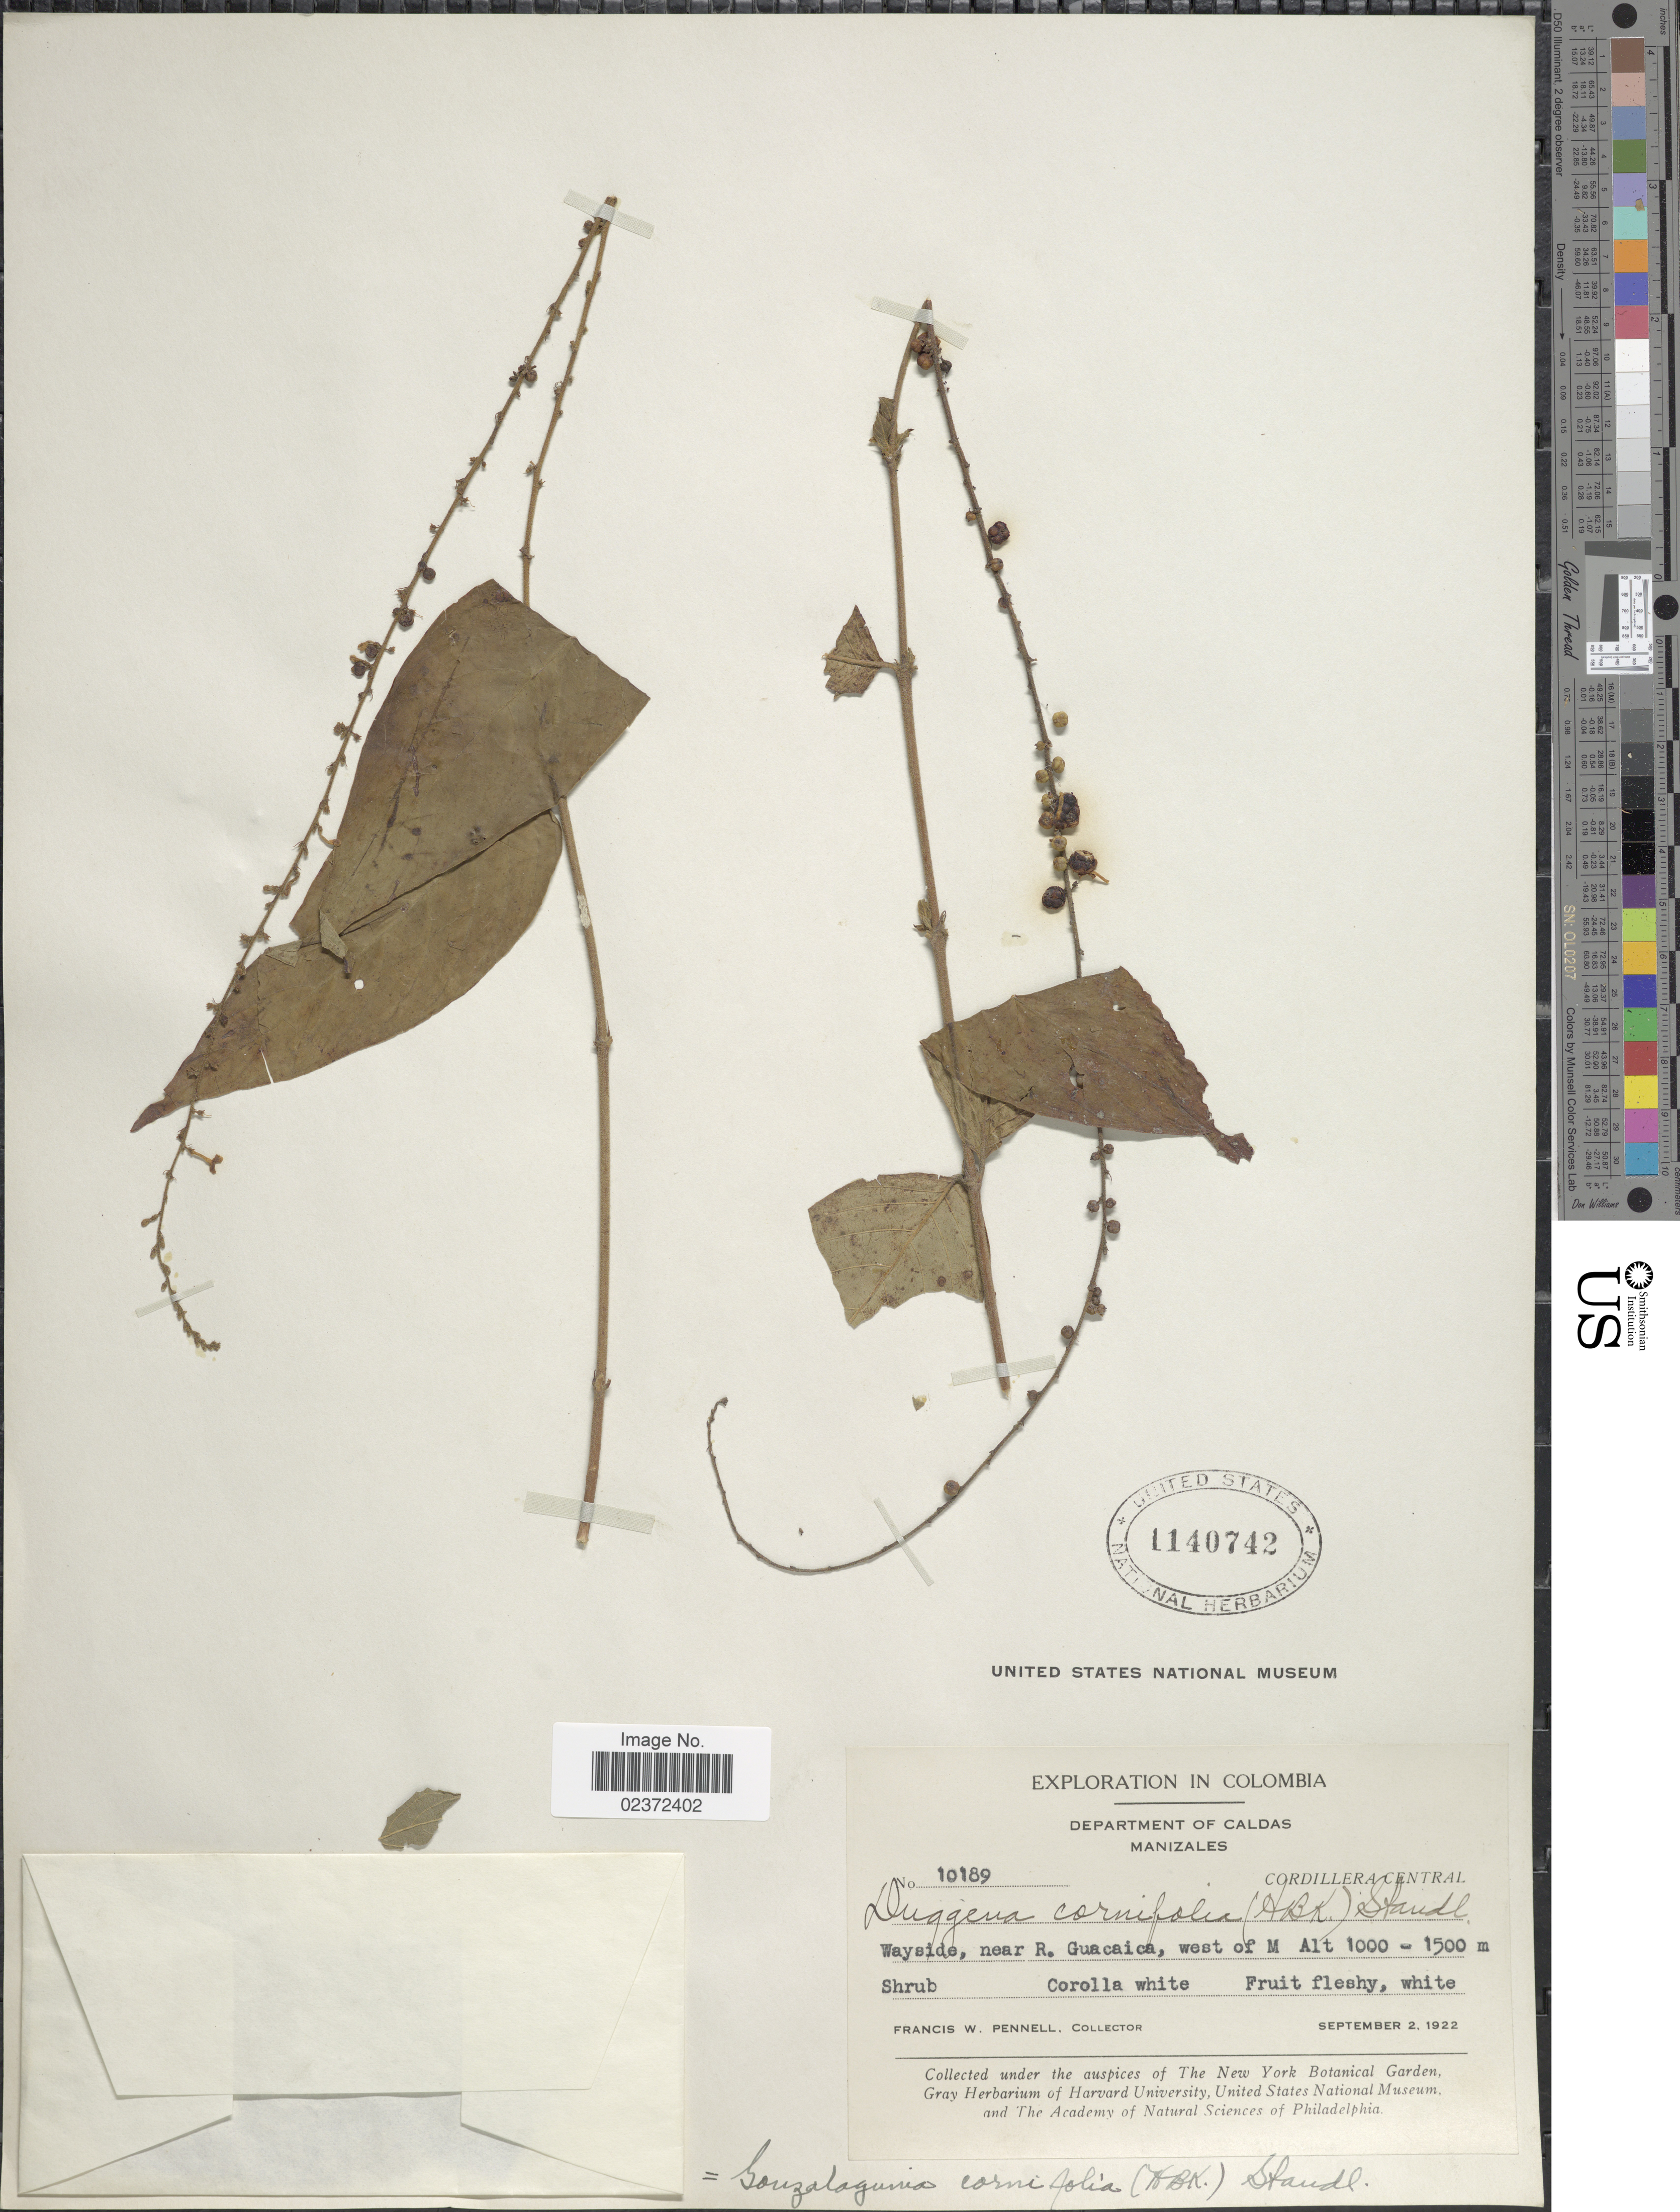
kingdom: Plantae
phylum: Tracheophyta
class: Magnoliopsida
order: Gentianales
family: Rubiaceae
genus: Gonzalagunia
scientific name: Gonzalagunia cornifolia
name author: (Kunth) Standl.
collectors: F. W. Pennell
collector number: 10189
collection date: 1922-09-02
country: Colombia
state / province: Caldas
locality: Department of Caldas, Manizales, Cordillera Central, Wayside, near R Guacaica, west of M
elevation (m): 1000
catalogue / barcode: US 1140742